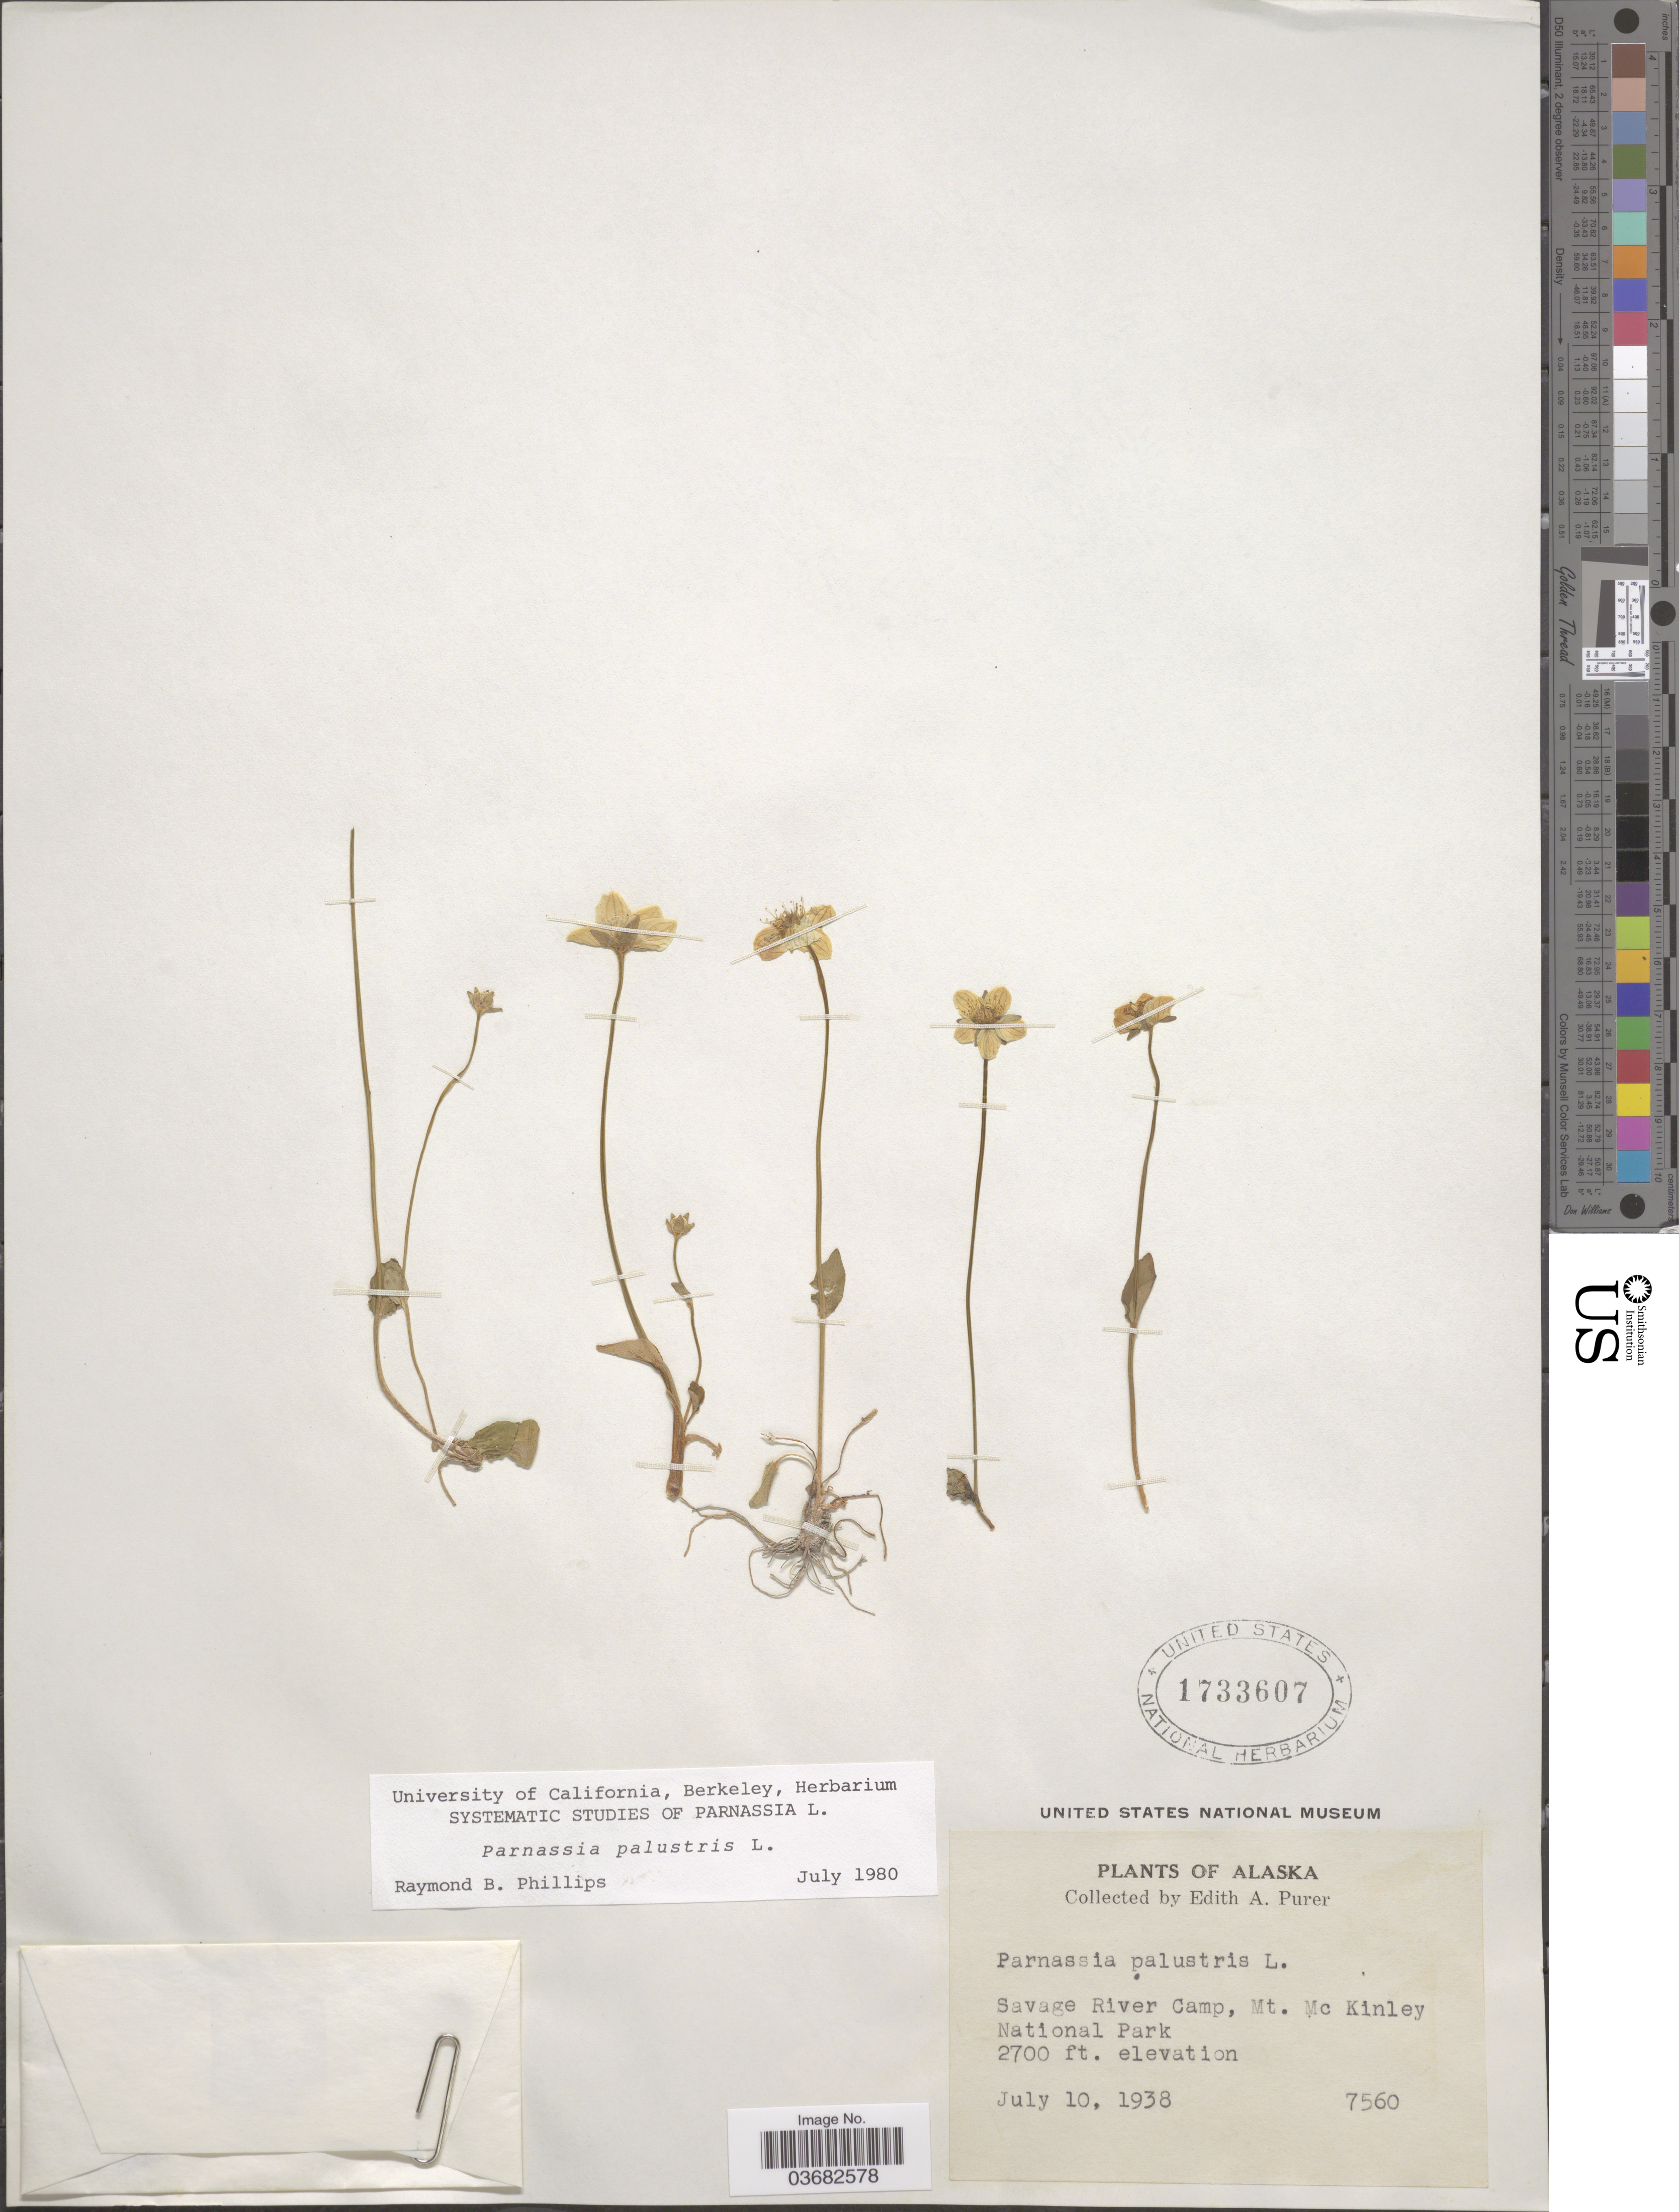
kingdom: Plantae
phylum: Tracheophyta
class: Magnoliopsida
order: Celastrales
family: Parnassiaceae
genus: Parnassia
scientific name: Parnassia palustris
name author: L.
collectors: E. Purer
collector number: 7560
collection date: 1938-07-10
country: United States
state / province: Alaska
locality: Savage River Camp, Mt. Mc Kinley National Park.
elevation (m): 823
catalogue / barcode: US 1733607